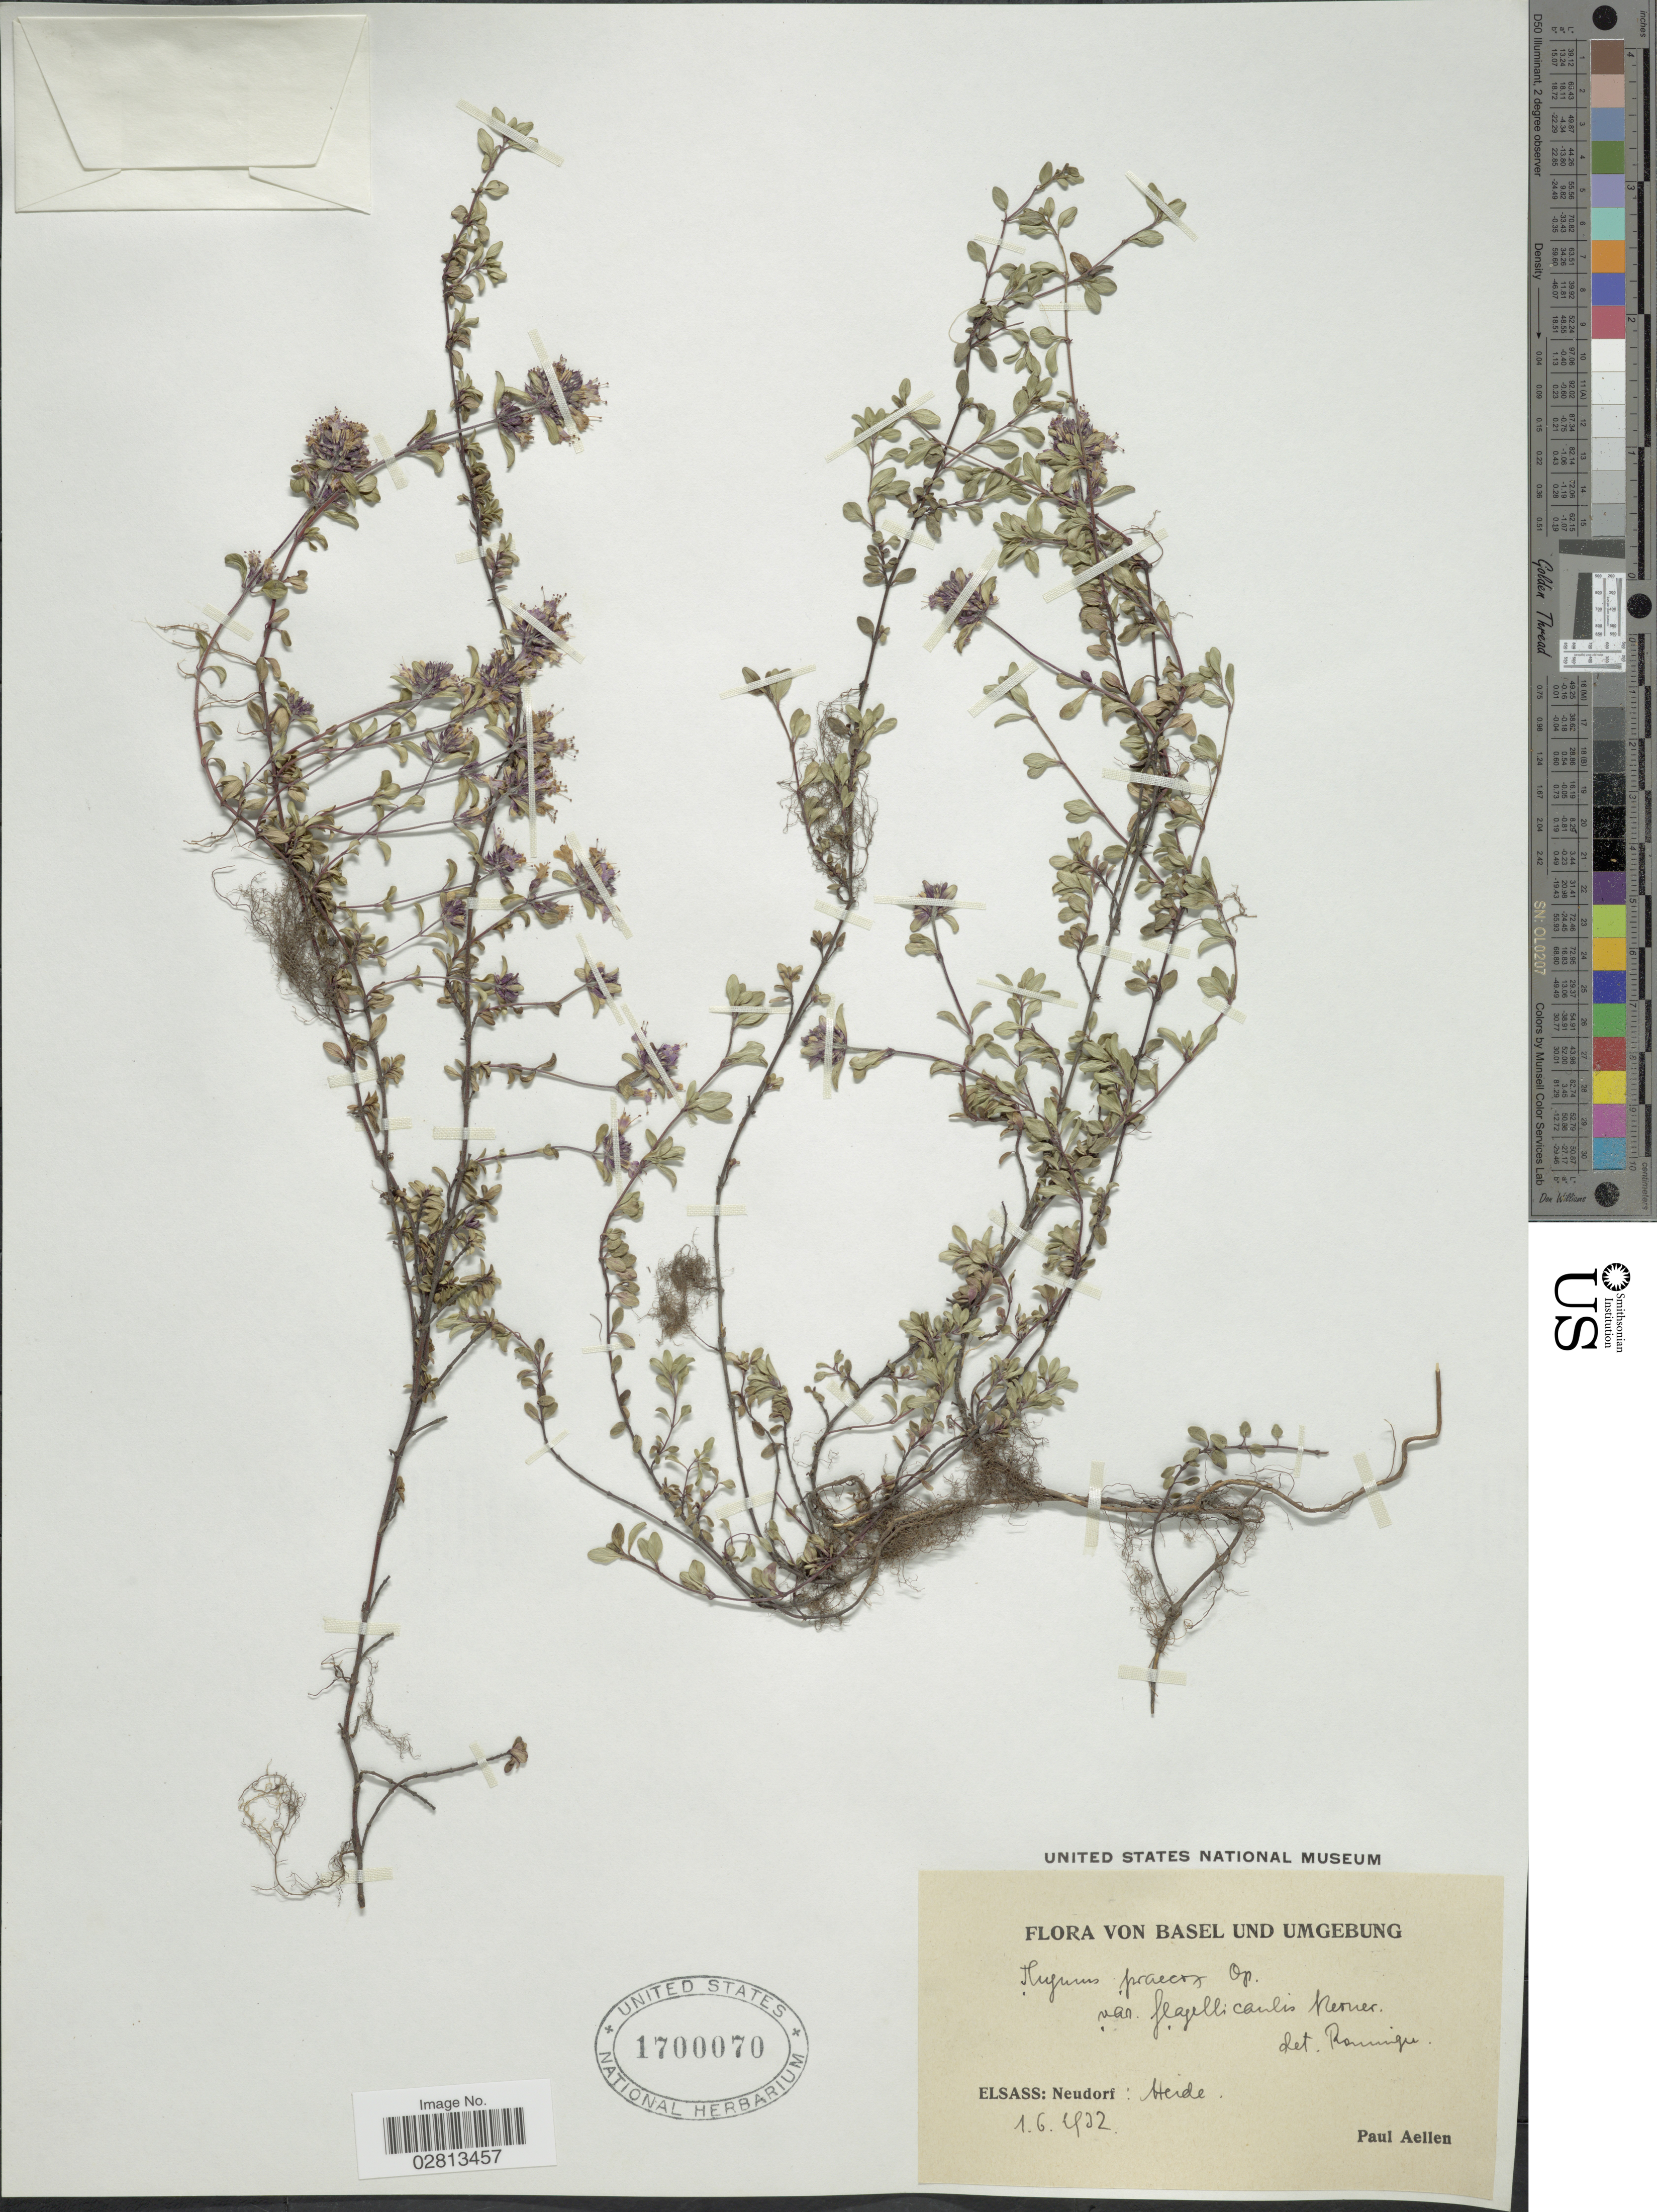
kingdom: Plantae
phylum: Tracheophyta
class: Magnoliopsida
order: Lamiales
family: Lamiaceae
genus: Thymus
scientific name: Thymus praecox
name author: Opiz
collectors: P. Aellen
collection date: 1932-06-01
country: Germany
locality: Basel und Umgebung. Elsass: Neudorf: Heide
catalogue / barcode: US 1700070